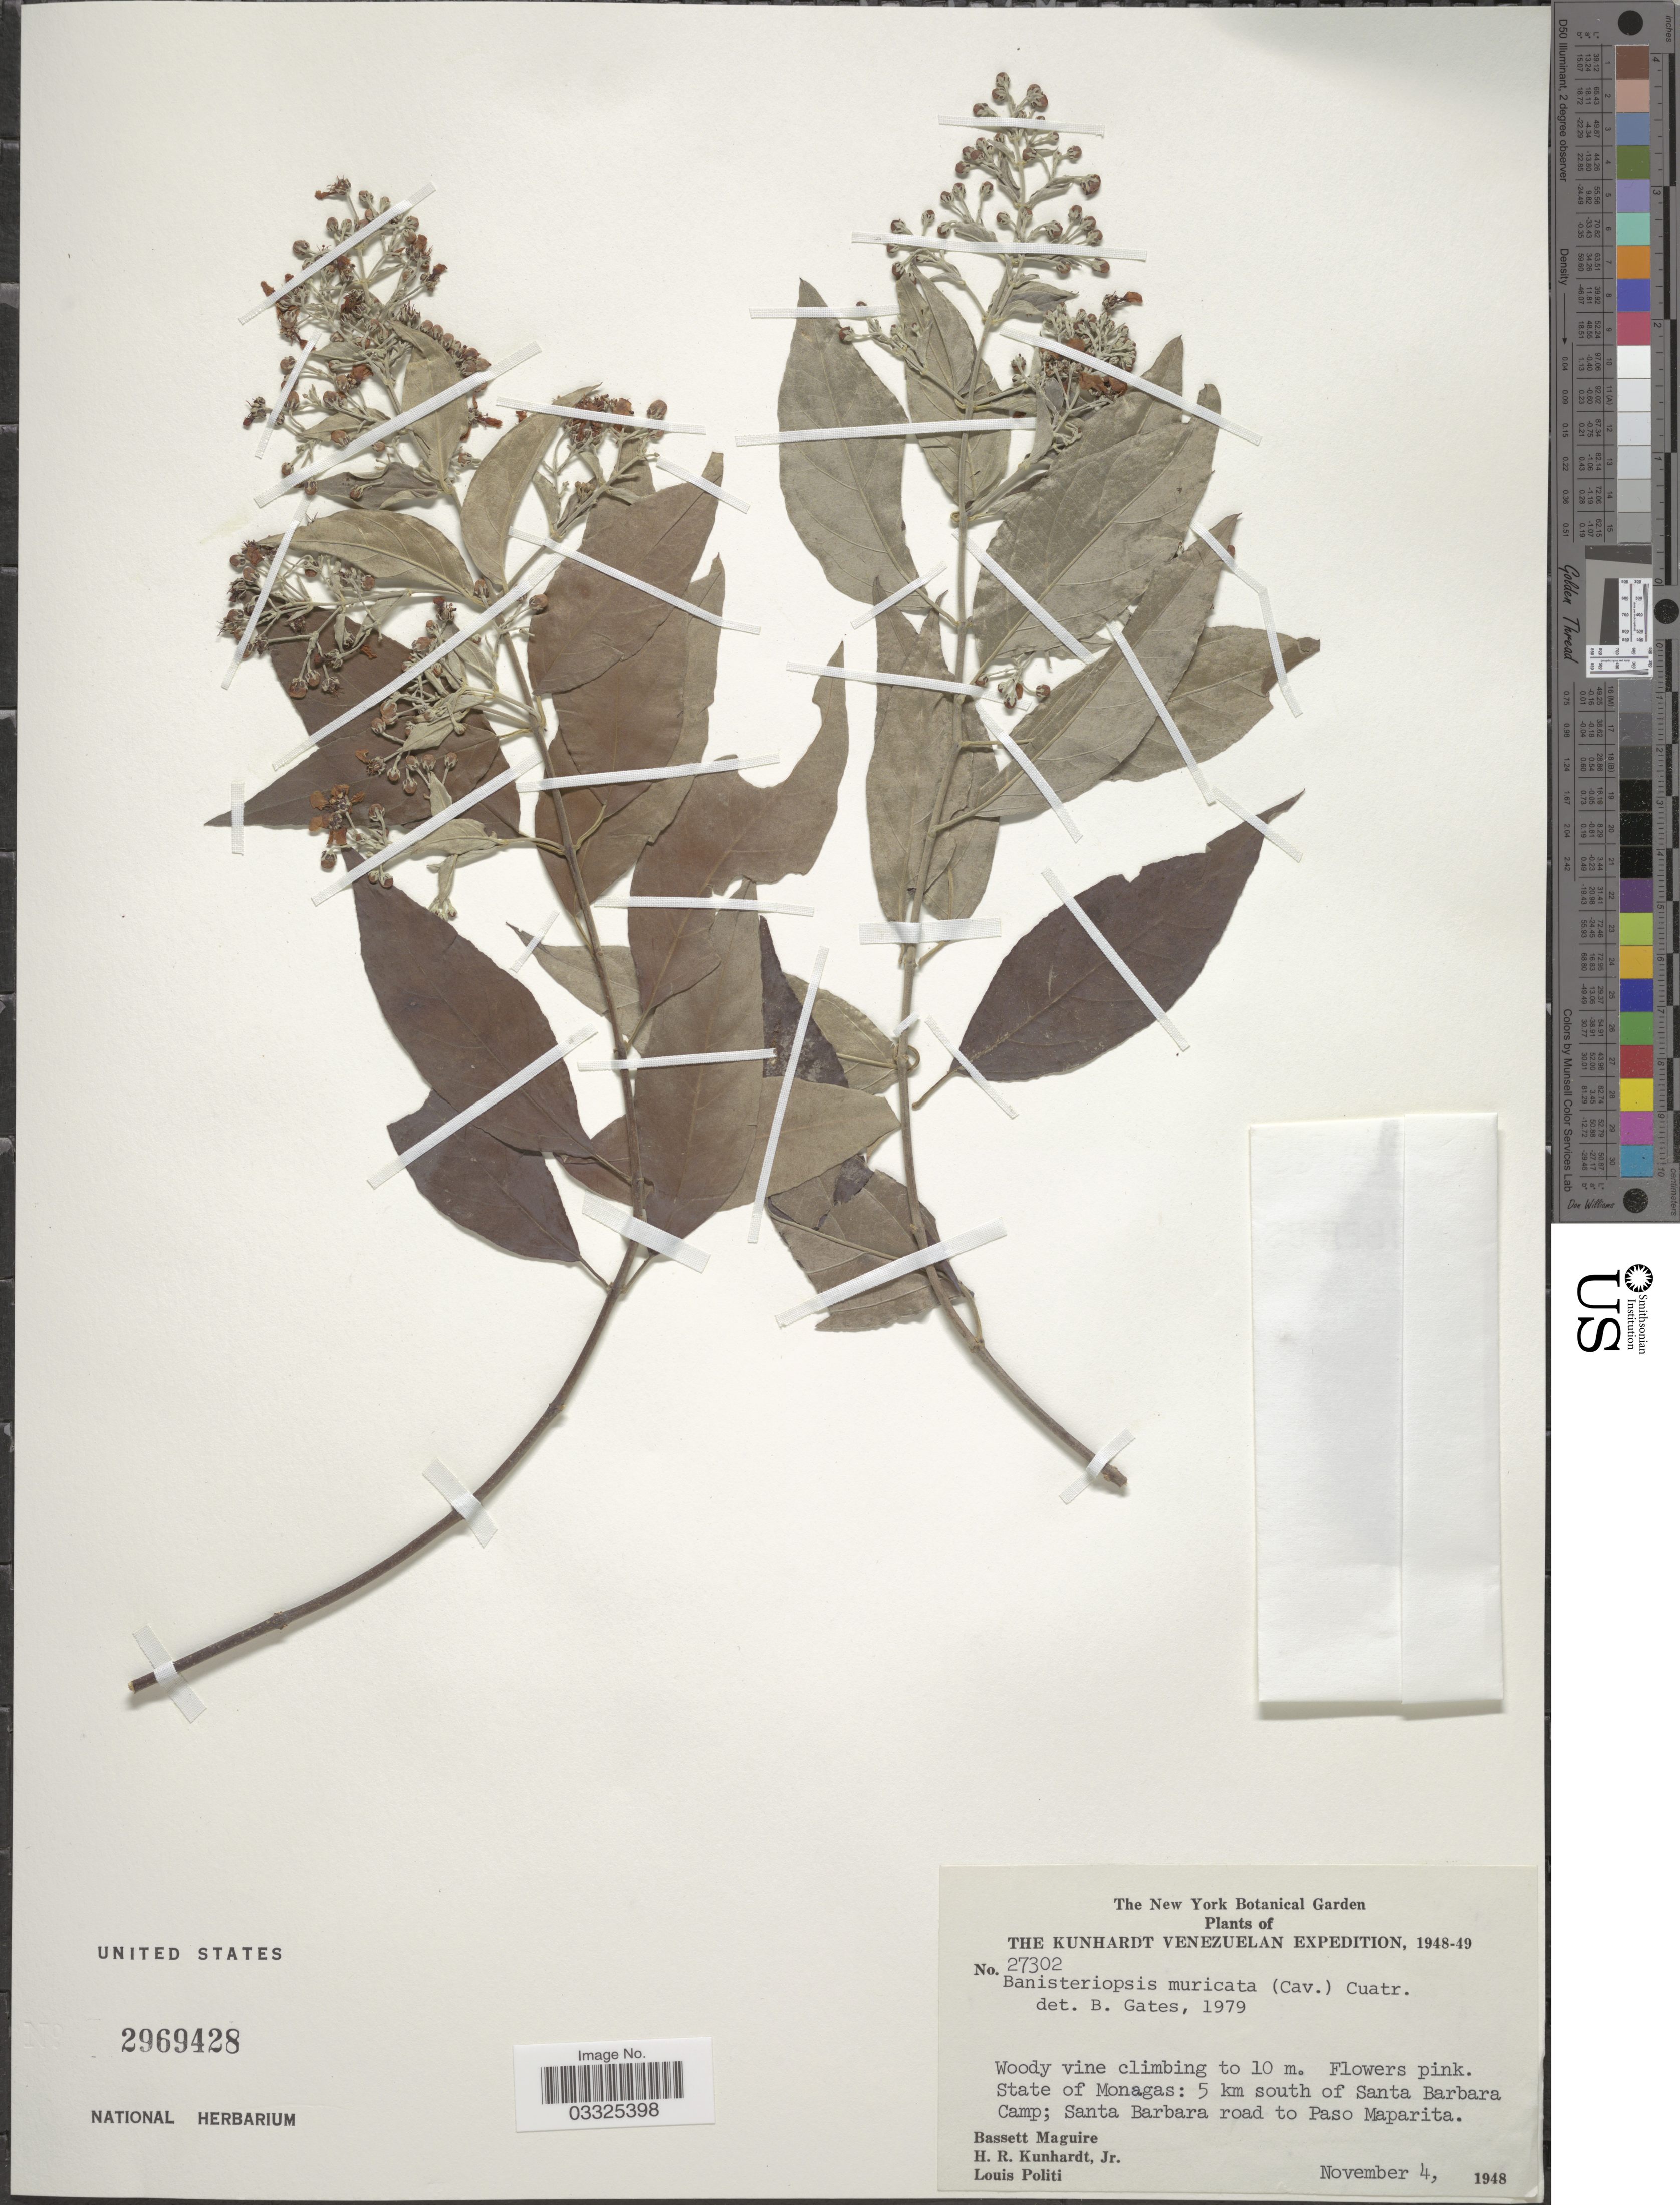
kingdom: Plantae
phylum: Tracheophyta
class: Magnoliopsida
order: Malpighiales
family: Malpighiaceae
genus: Banisteriopsis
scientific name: Banisteriopsis muricata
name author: (Cav.) Cuatrec.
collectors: B. Maguire, H. Kunhardt & L. Politi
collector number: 27302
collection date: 1948-11-04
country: Venezuela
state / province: Monagas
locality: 5 km south of Santa Barbara Camp; Santa Barbara road to Paso Maparita.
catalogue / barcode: US 2969428